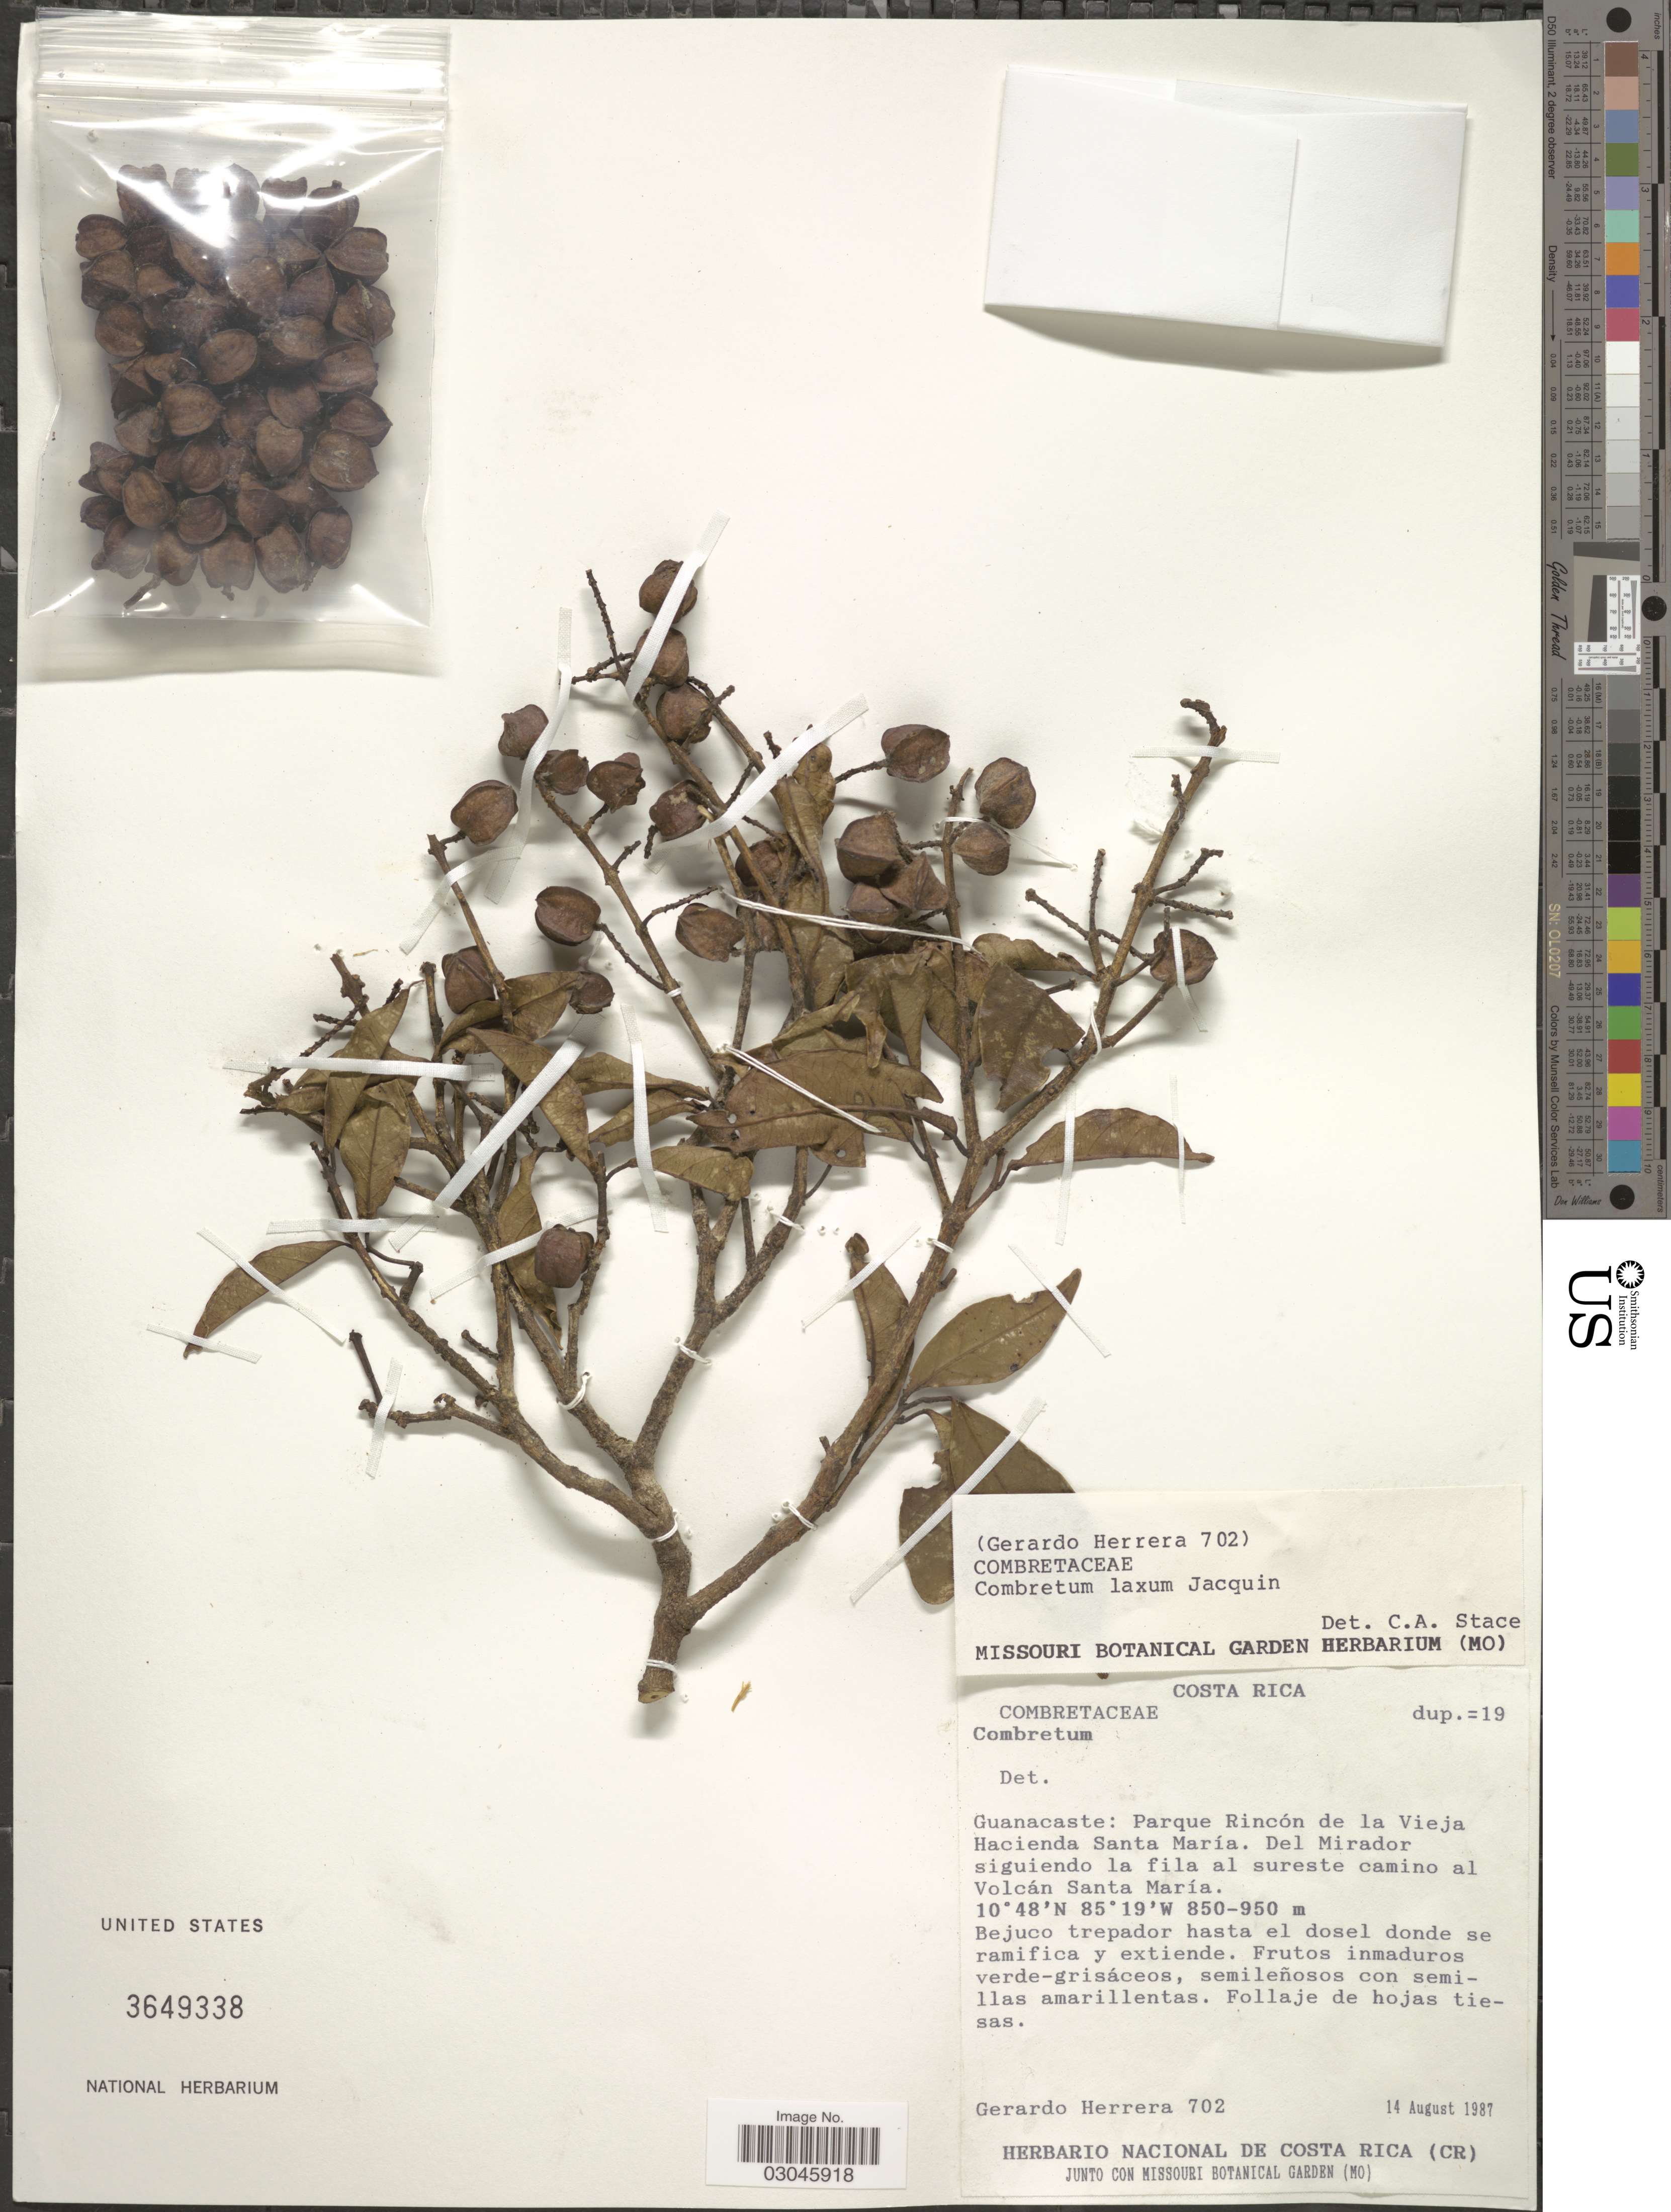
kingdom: Plantae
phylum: Tracheophyta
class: Magnoliopsida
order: Myrtales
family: Combretaceae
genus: Combretum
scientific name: Combretum laxum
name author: Jacq.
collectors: G. Herrera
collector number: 702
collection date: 1987-08-14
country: Costa Rica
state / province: Guanacaste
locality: Parque Rincón de la Vieja Hacienda Santa María. Del Mirador siguiendo la fila al suroeste camino al Volcán Santa María.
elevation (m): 850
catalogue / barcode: US 3649337